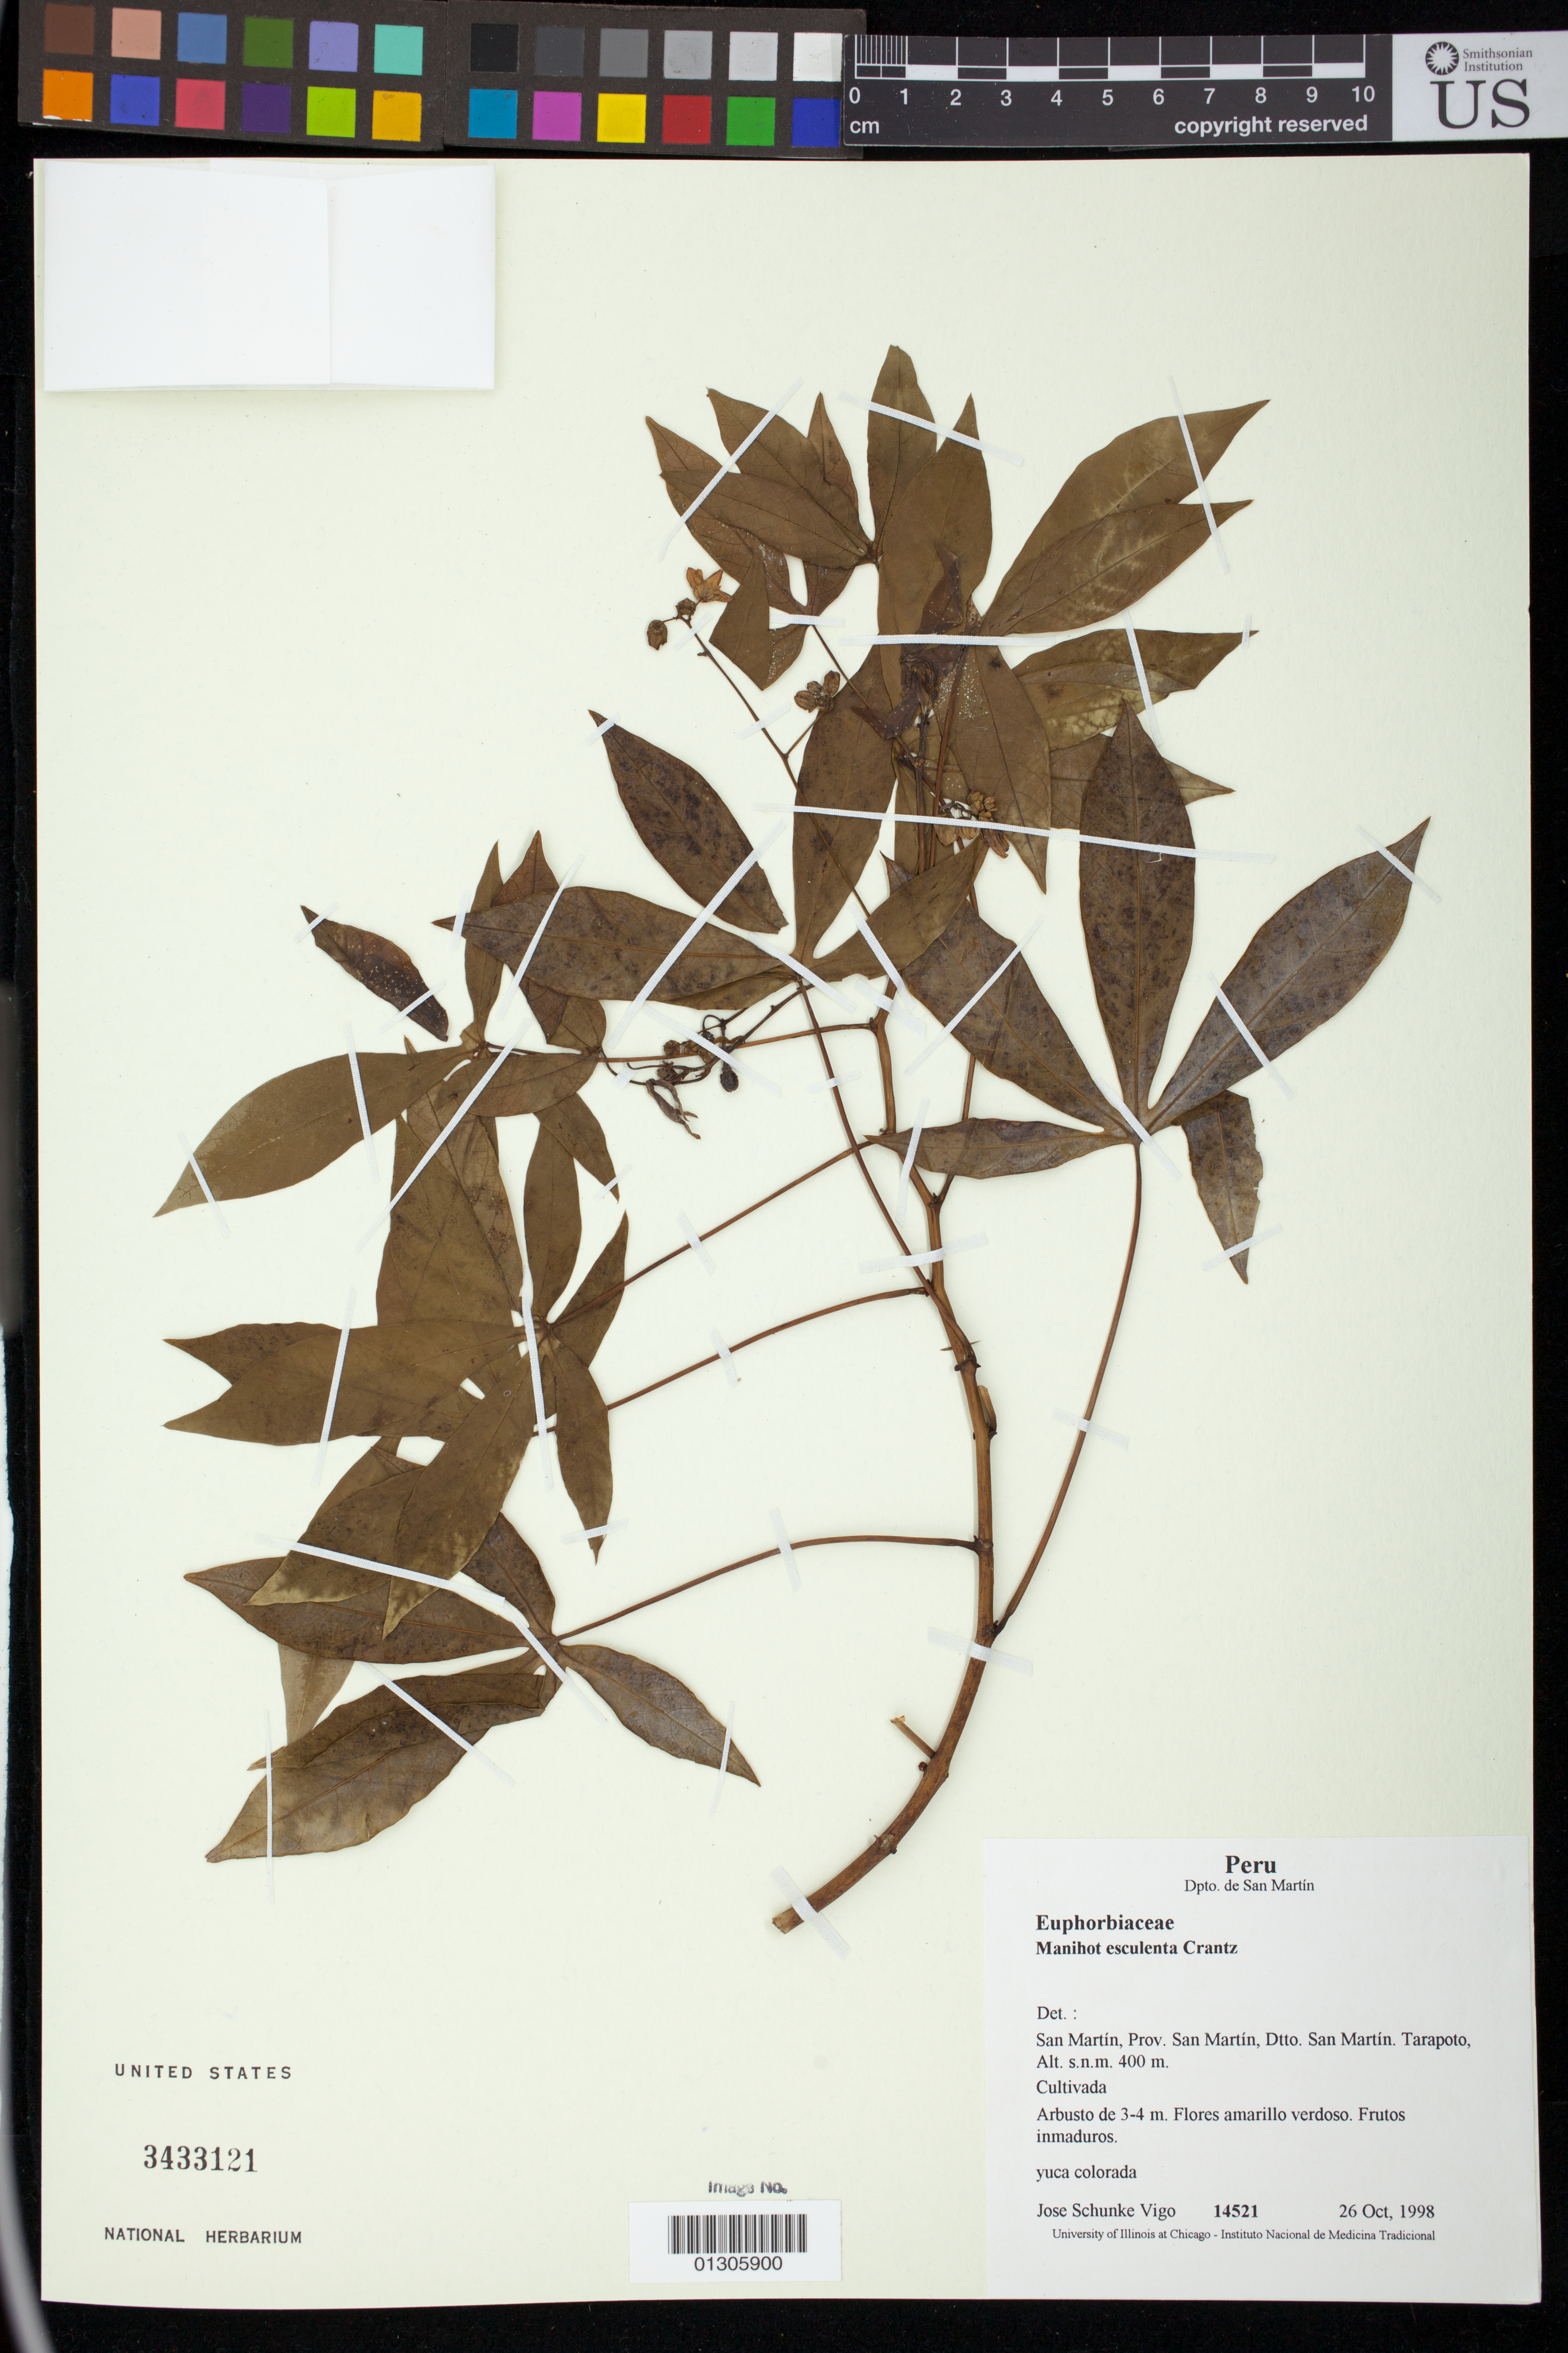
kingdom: Plantae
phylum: Tracheophyta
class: Magnoliopsida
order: Malpighiales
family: Euphorbiaceae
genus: Manihot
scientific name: Manihot esculenta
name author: Crantz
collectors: J. Schunke Vigo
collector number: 14521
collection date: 1998-10-26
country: Peru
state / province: San Martín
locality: Prov. San Martin, Dtto. San Martin. Tarapoto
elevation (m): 400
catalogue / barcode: US 3433121